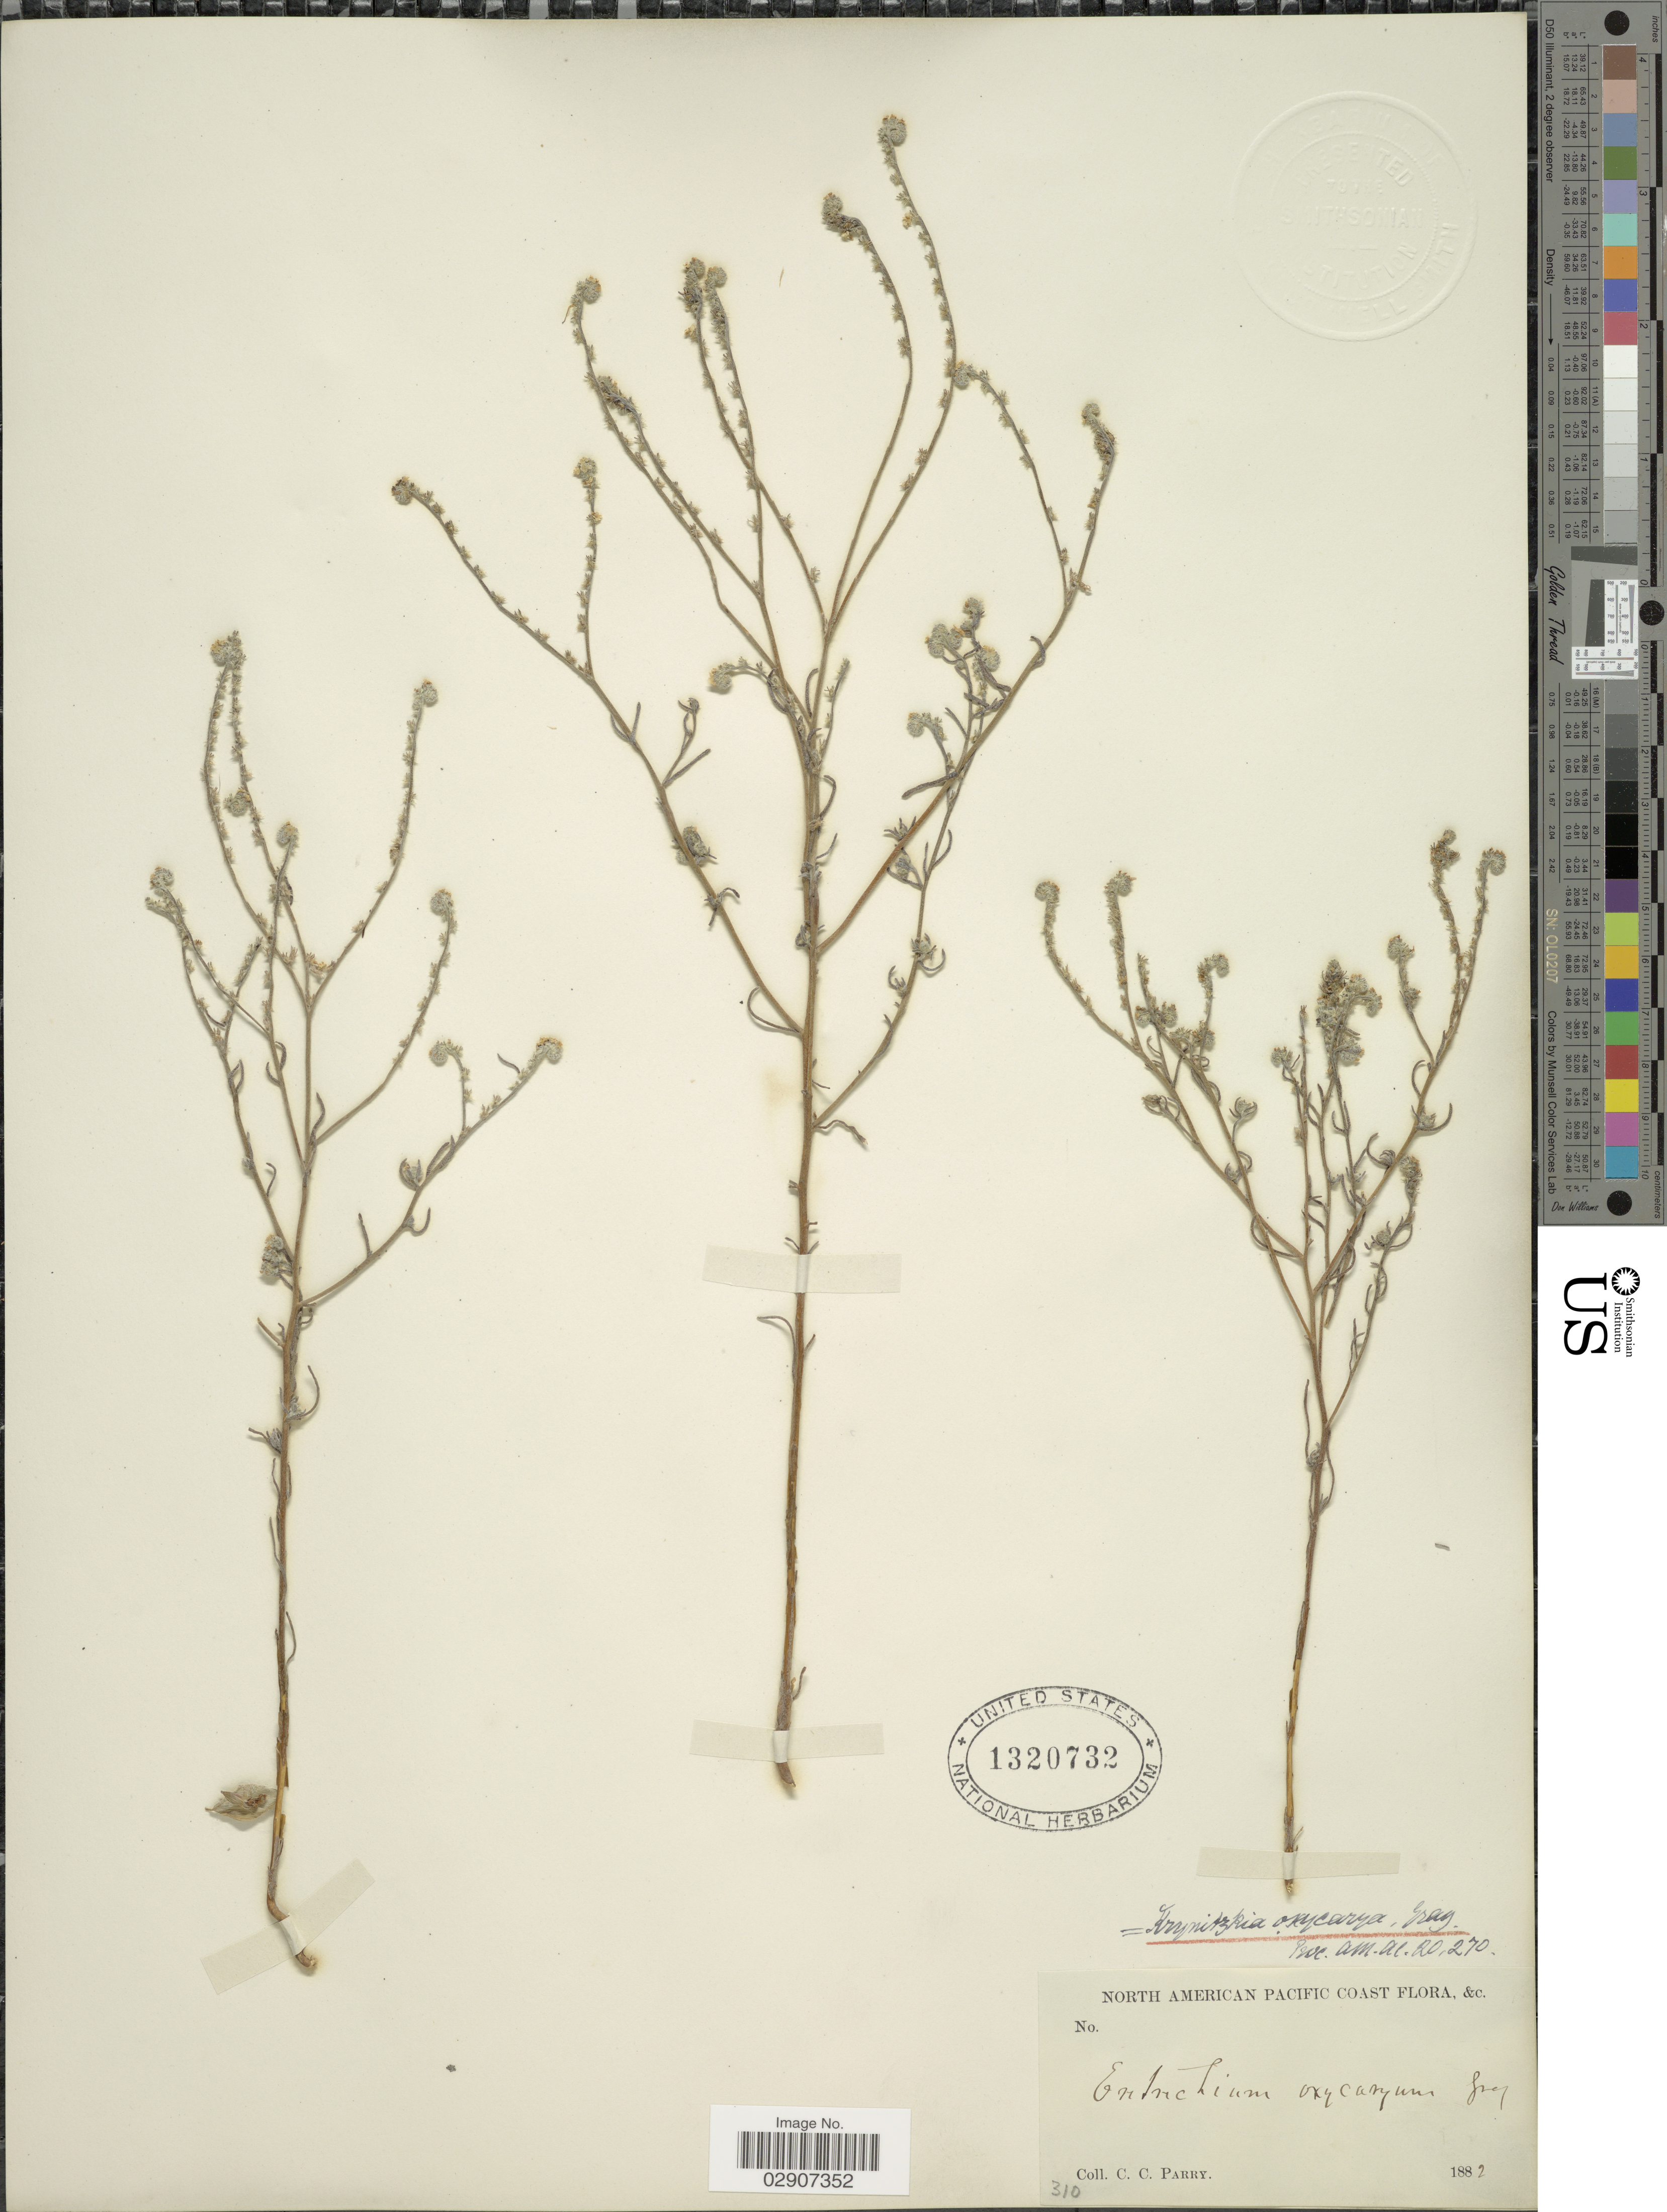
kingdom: Plantae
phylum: Tracheophyta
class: Magnoliopsida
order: Boraginales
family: Boraginaceae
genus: Cryptantha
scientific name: Cryptantha flaccida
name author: (Douglas ex Lehm.) Greene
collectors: C. C. Parry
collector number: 310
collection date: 1882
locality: North American Pacific Coast.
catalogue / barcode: US 1320732